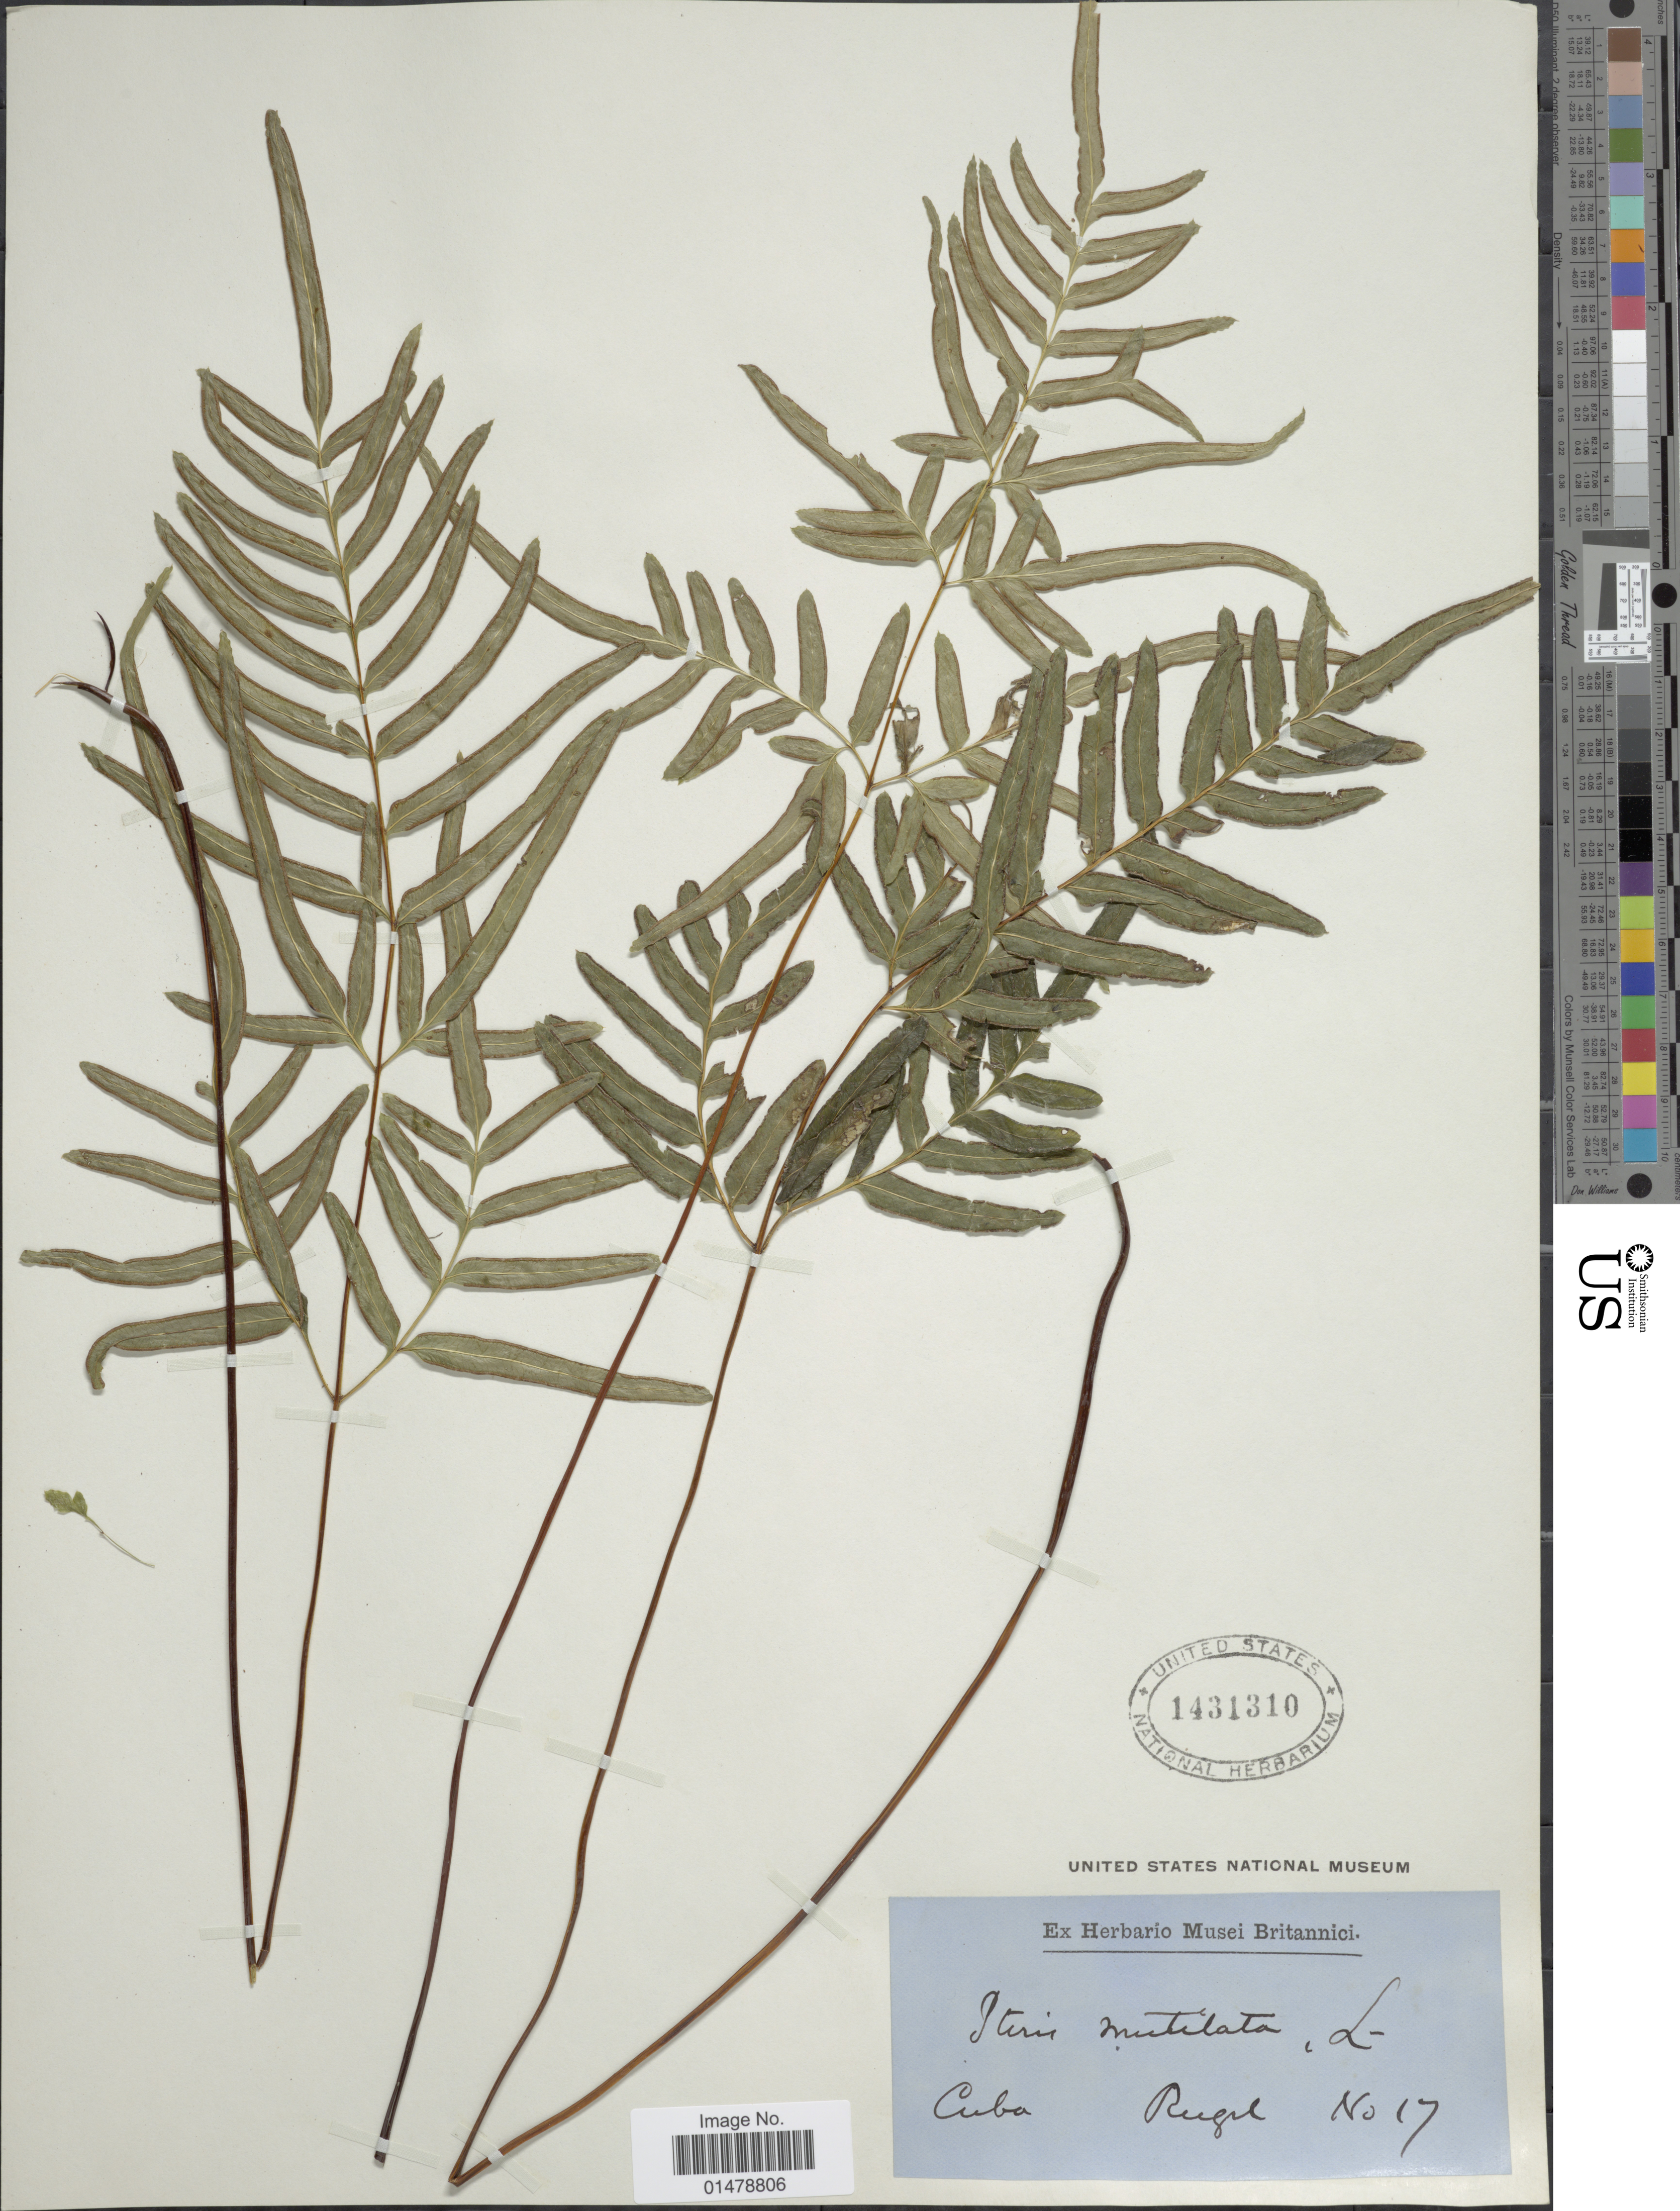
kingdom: Plantae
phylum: Tracheophyta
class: Polypodiopsida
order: Polypodiales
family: Pteridaceae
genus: Pteris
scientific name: Pteris mutilata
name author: L.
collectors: Rugel, --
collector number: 17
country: Cuba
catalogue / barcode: US 1431310